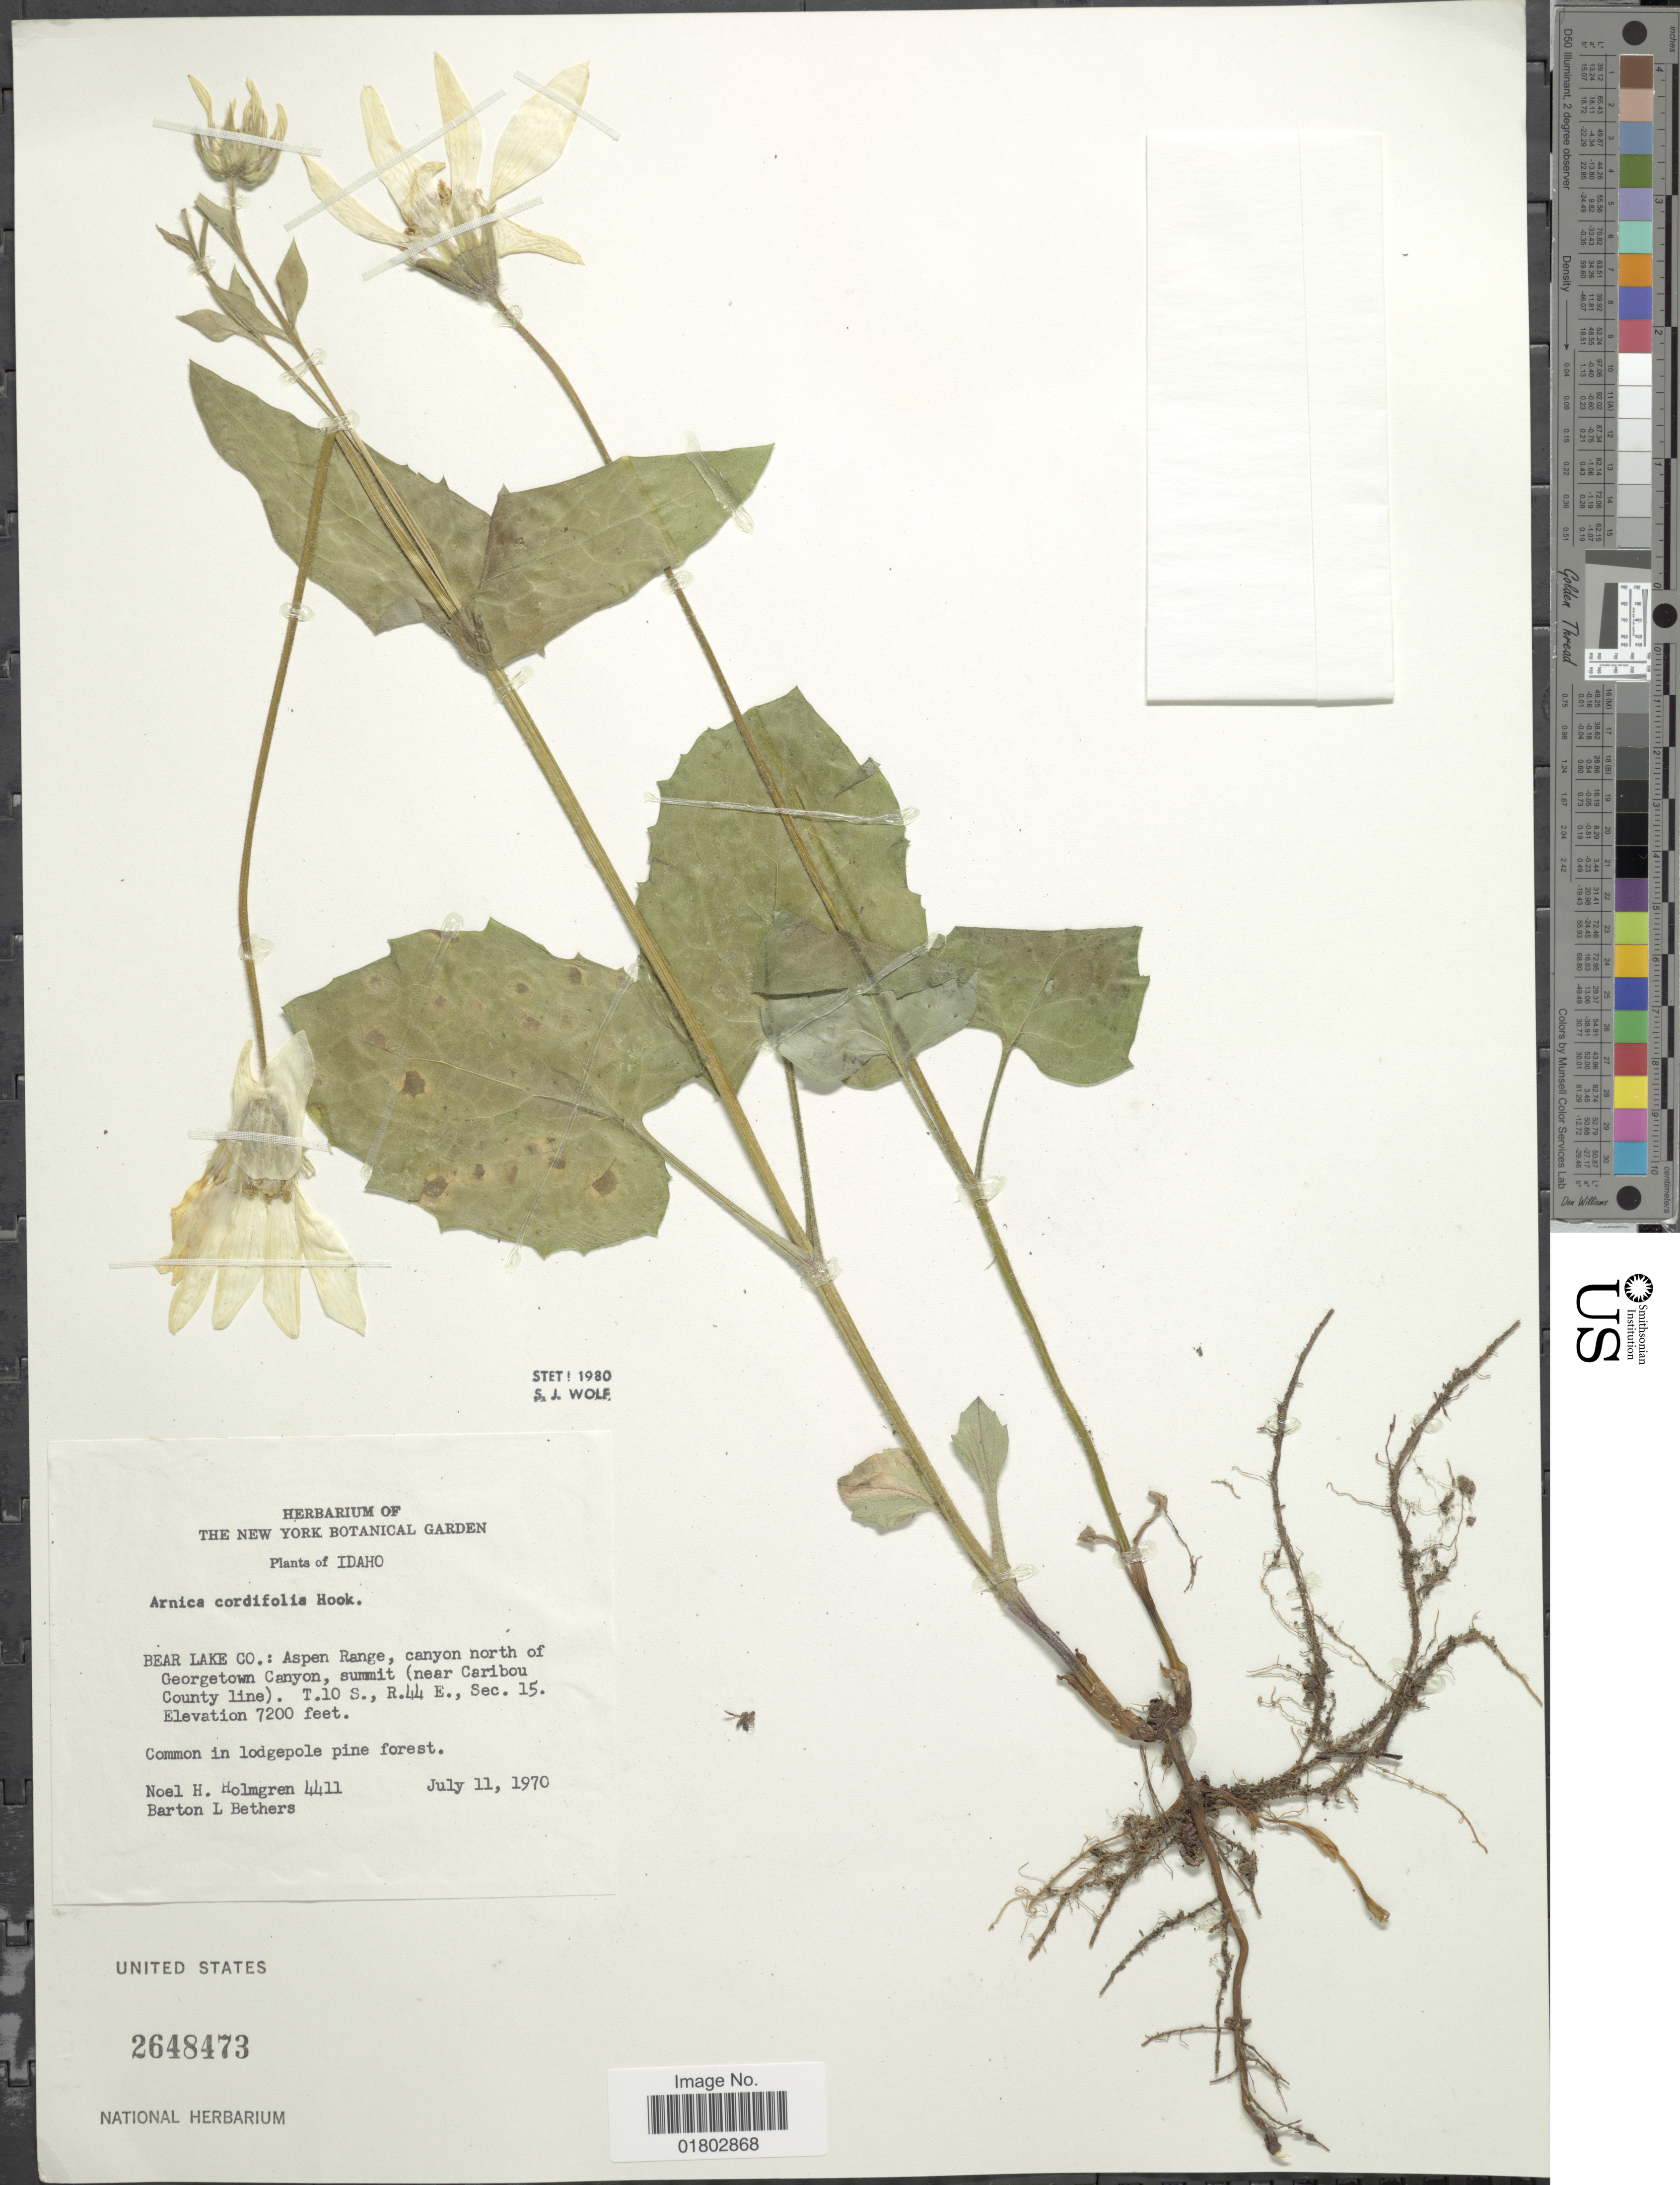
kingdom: Plantae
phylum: Tracheophyta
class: Magnoliopsida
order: Asterales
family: Asteraceae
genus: Arnica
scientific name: Arnica cordifolia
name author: Hook.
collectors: N. H. Holmgren & B. Bethers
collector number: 4411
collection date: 1970-07-11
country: United States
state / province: Idaho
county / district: Bear Lake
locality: Aspen Range, canyon north of Georgetown Canyon, summit (near Caribou County line) T. 10 S., R.44 E., Sec. 15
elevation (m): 2195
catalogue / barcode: US 2648473